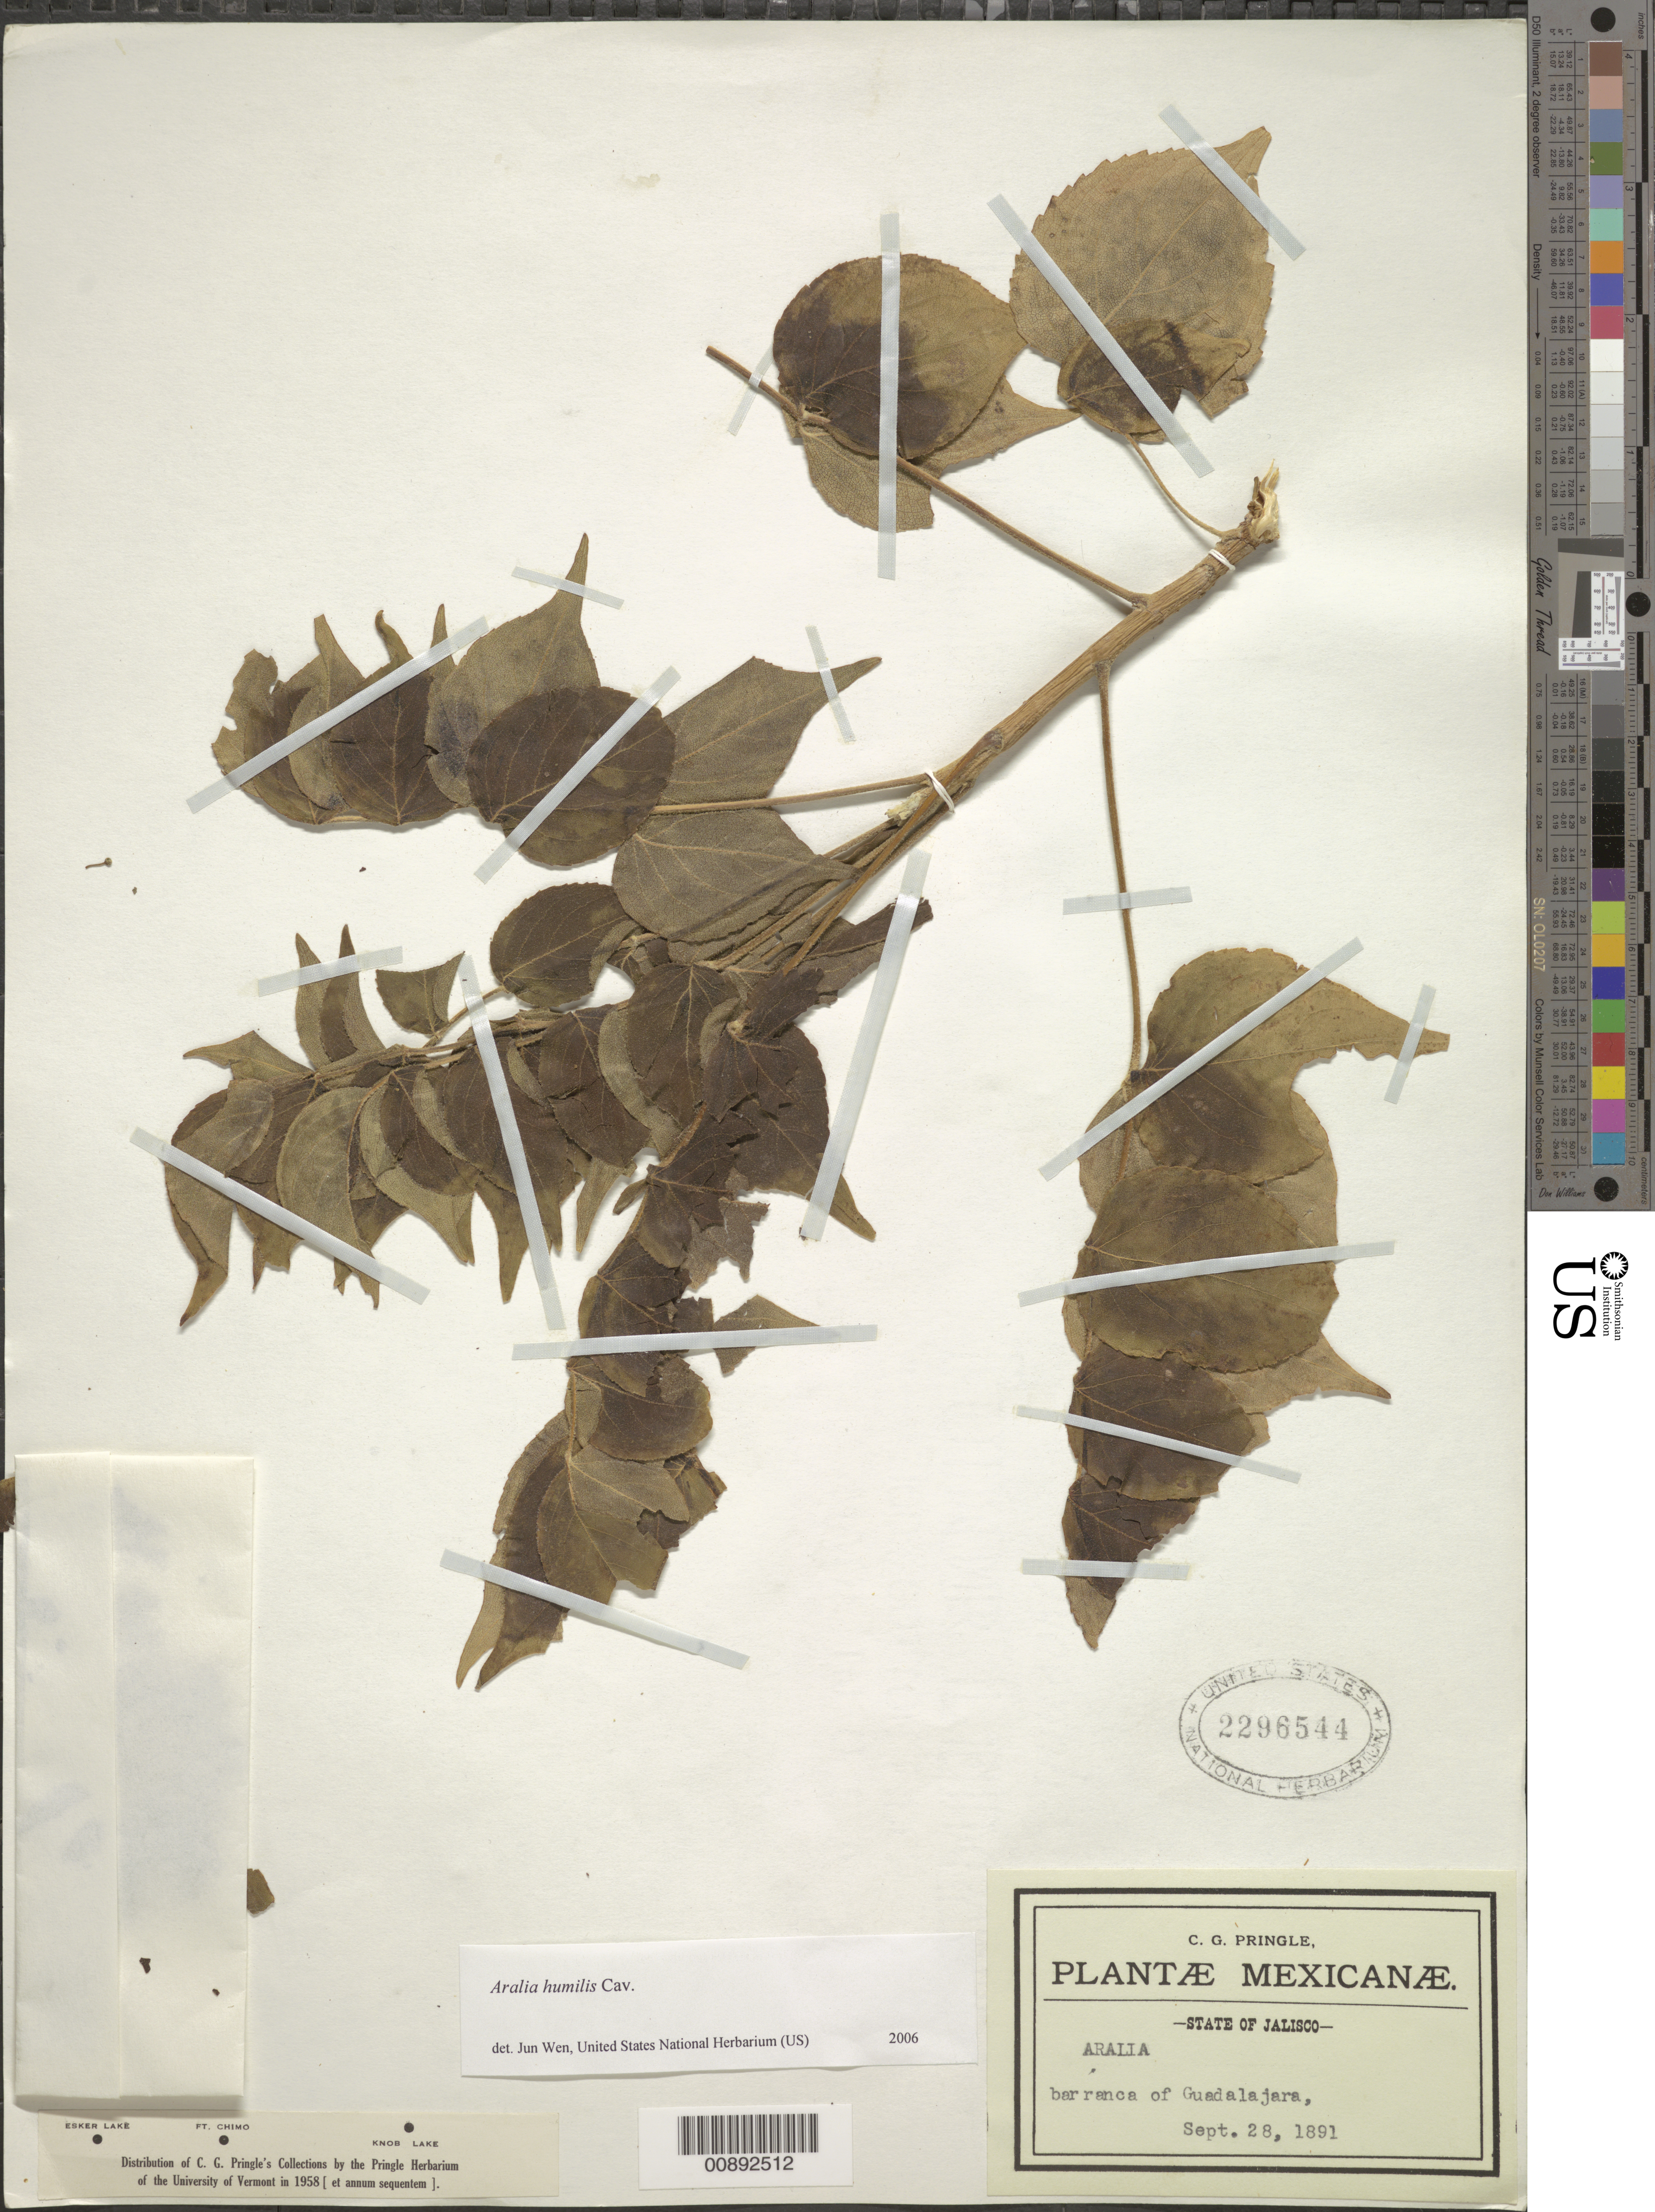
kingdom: Plantae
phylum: Tracheophyta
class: Magnoliopsida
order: Apiales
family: Araliaceae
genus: Aralia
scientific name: Aralia humilis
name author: Cav.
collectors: C. G. Pringle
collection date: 1891-09-28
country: Mexico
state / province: Jalisco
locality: Barranca of Guadalajara.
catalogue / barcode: US 2296544